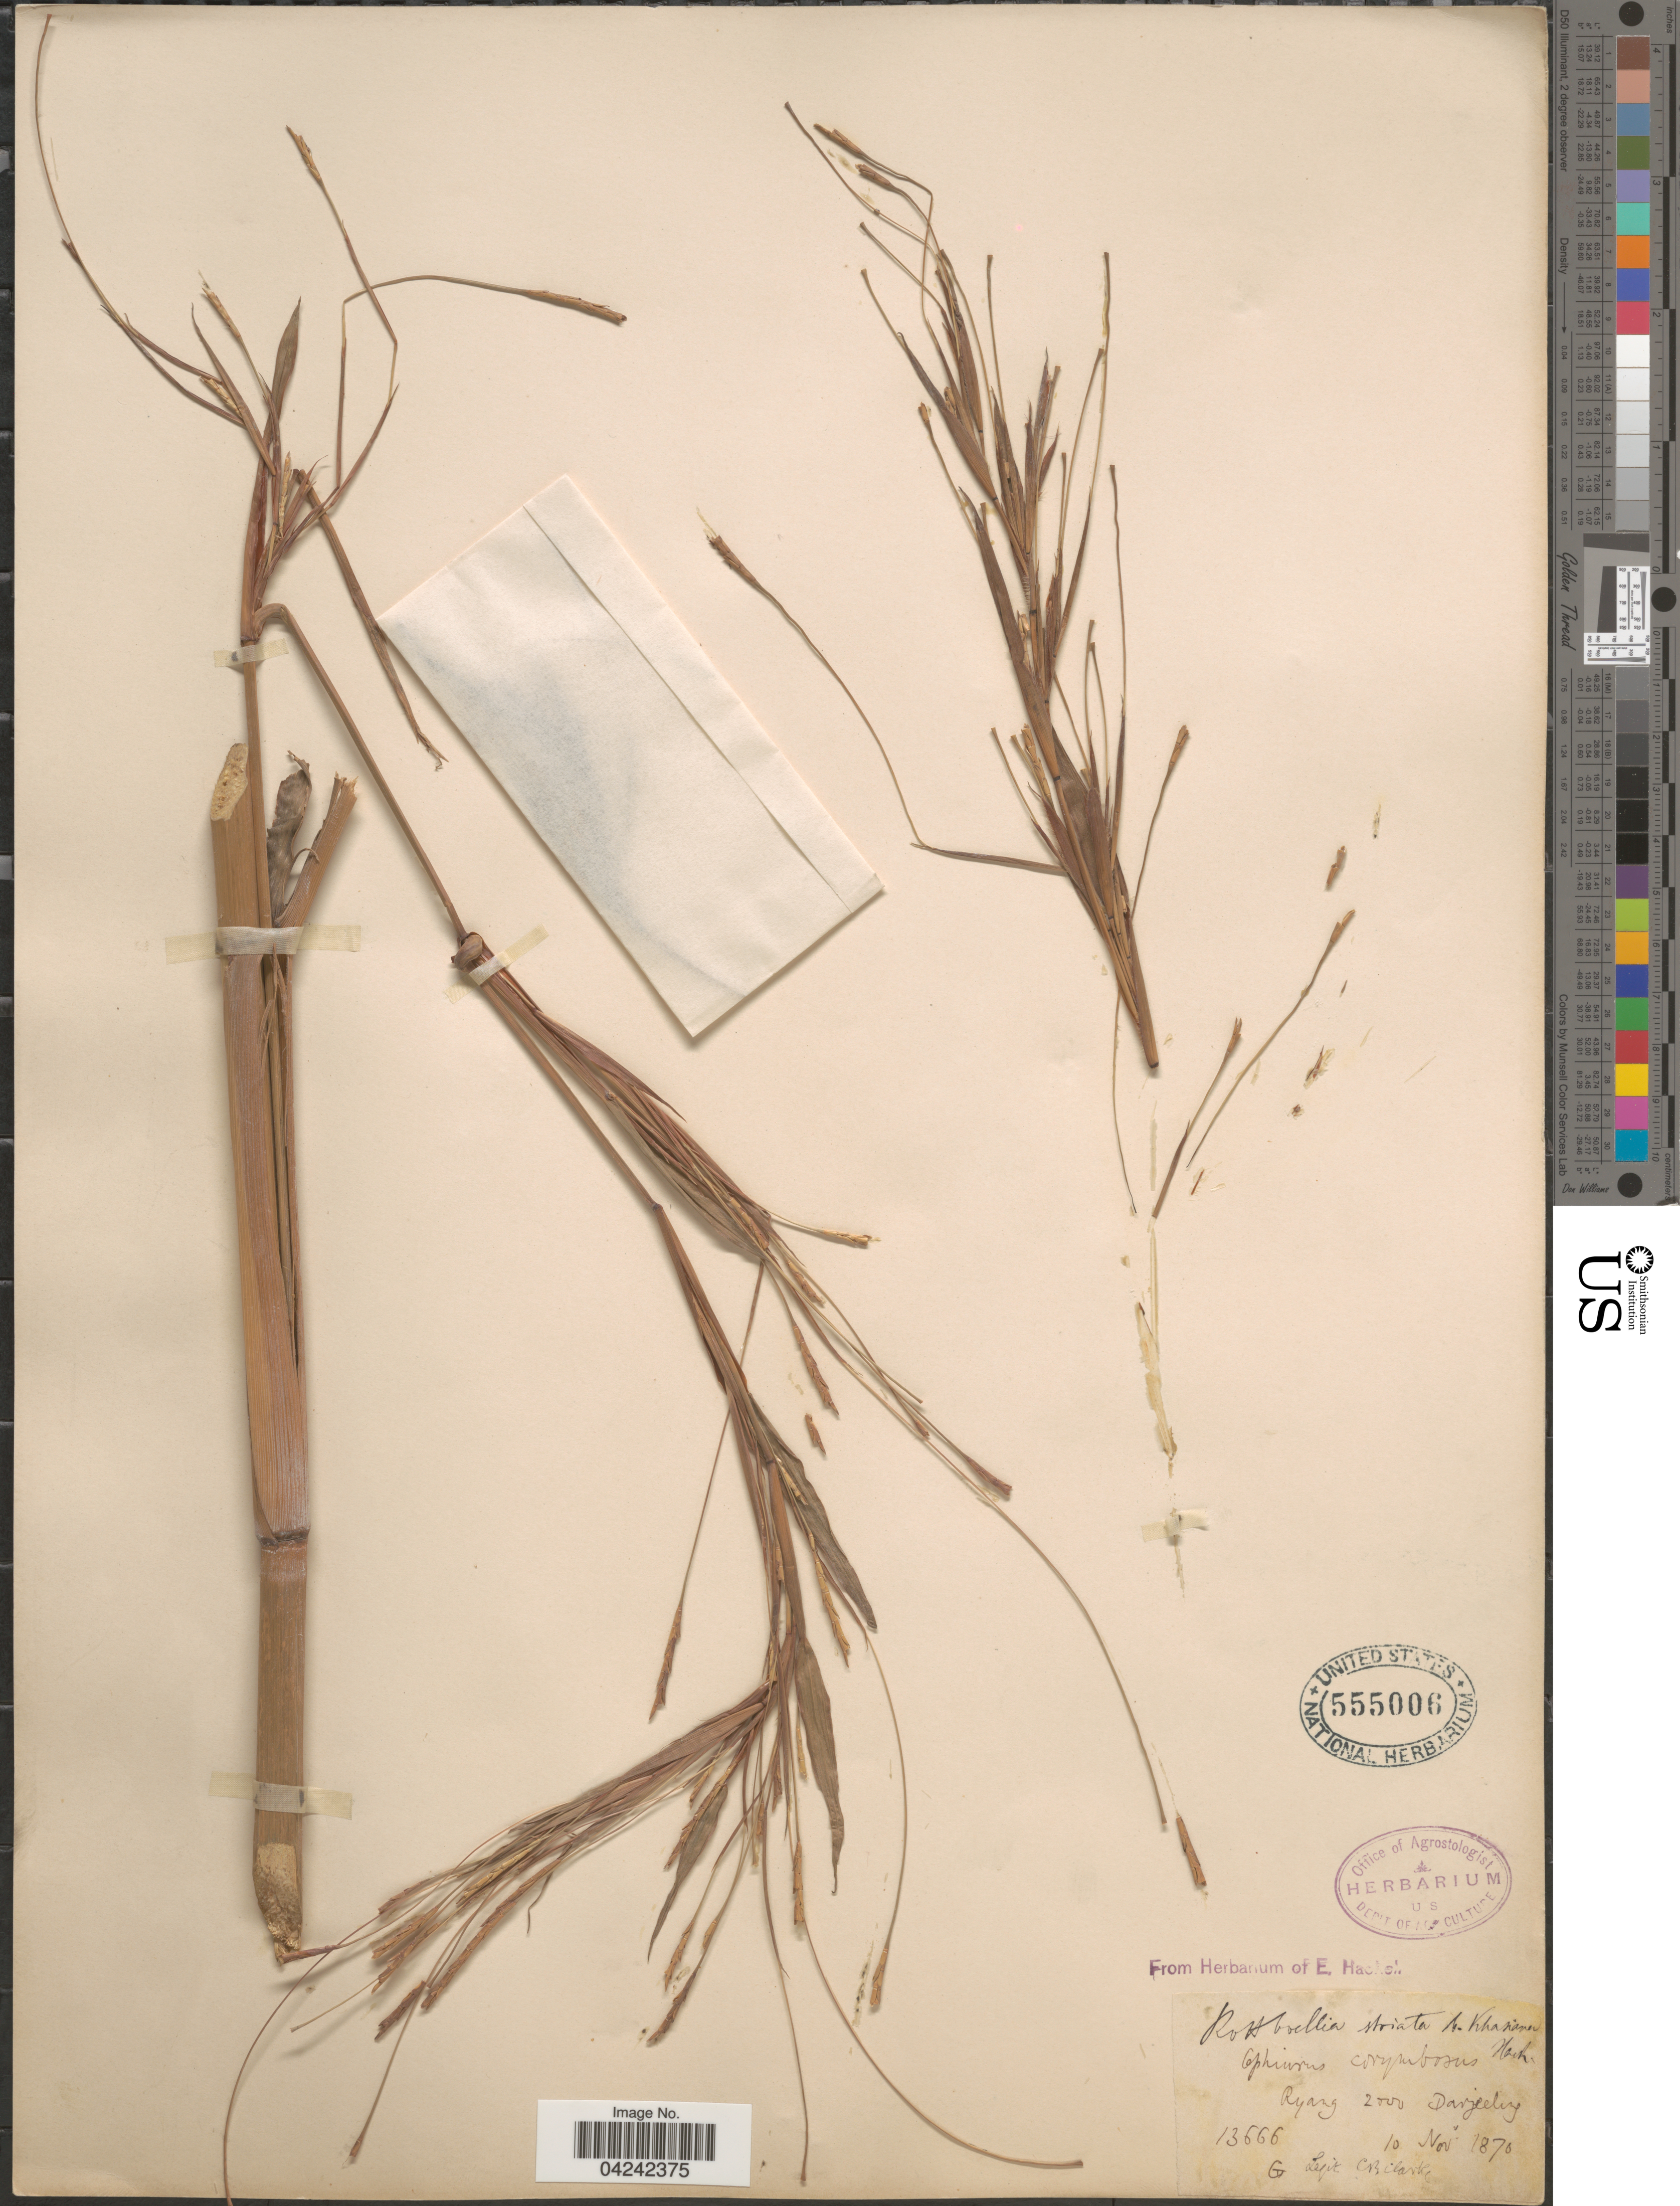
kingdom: Plantae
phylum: Tracheophyta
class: Liliopsida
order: Poales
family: Poaceae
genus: Rottboellia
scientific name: Rottboellia striata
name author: Nees ex Steud.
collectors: C. B. Clarke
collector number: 13666G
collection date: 1870-11-10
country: India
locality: Ryang. Darjeeling.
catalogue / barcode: US 555006